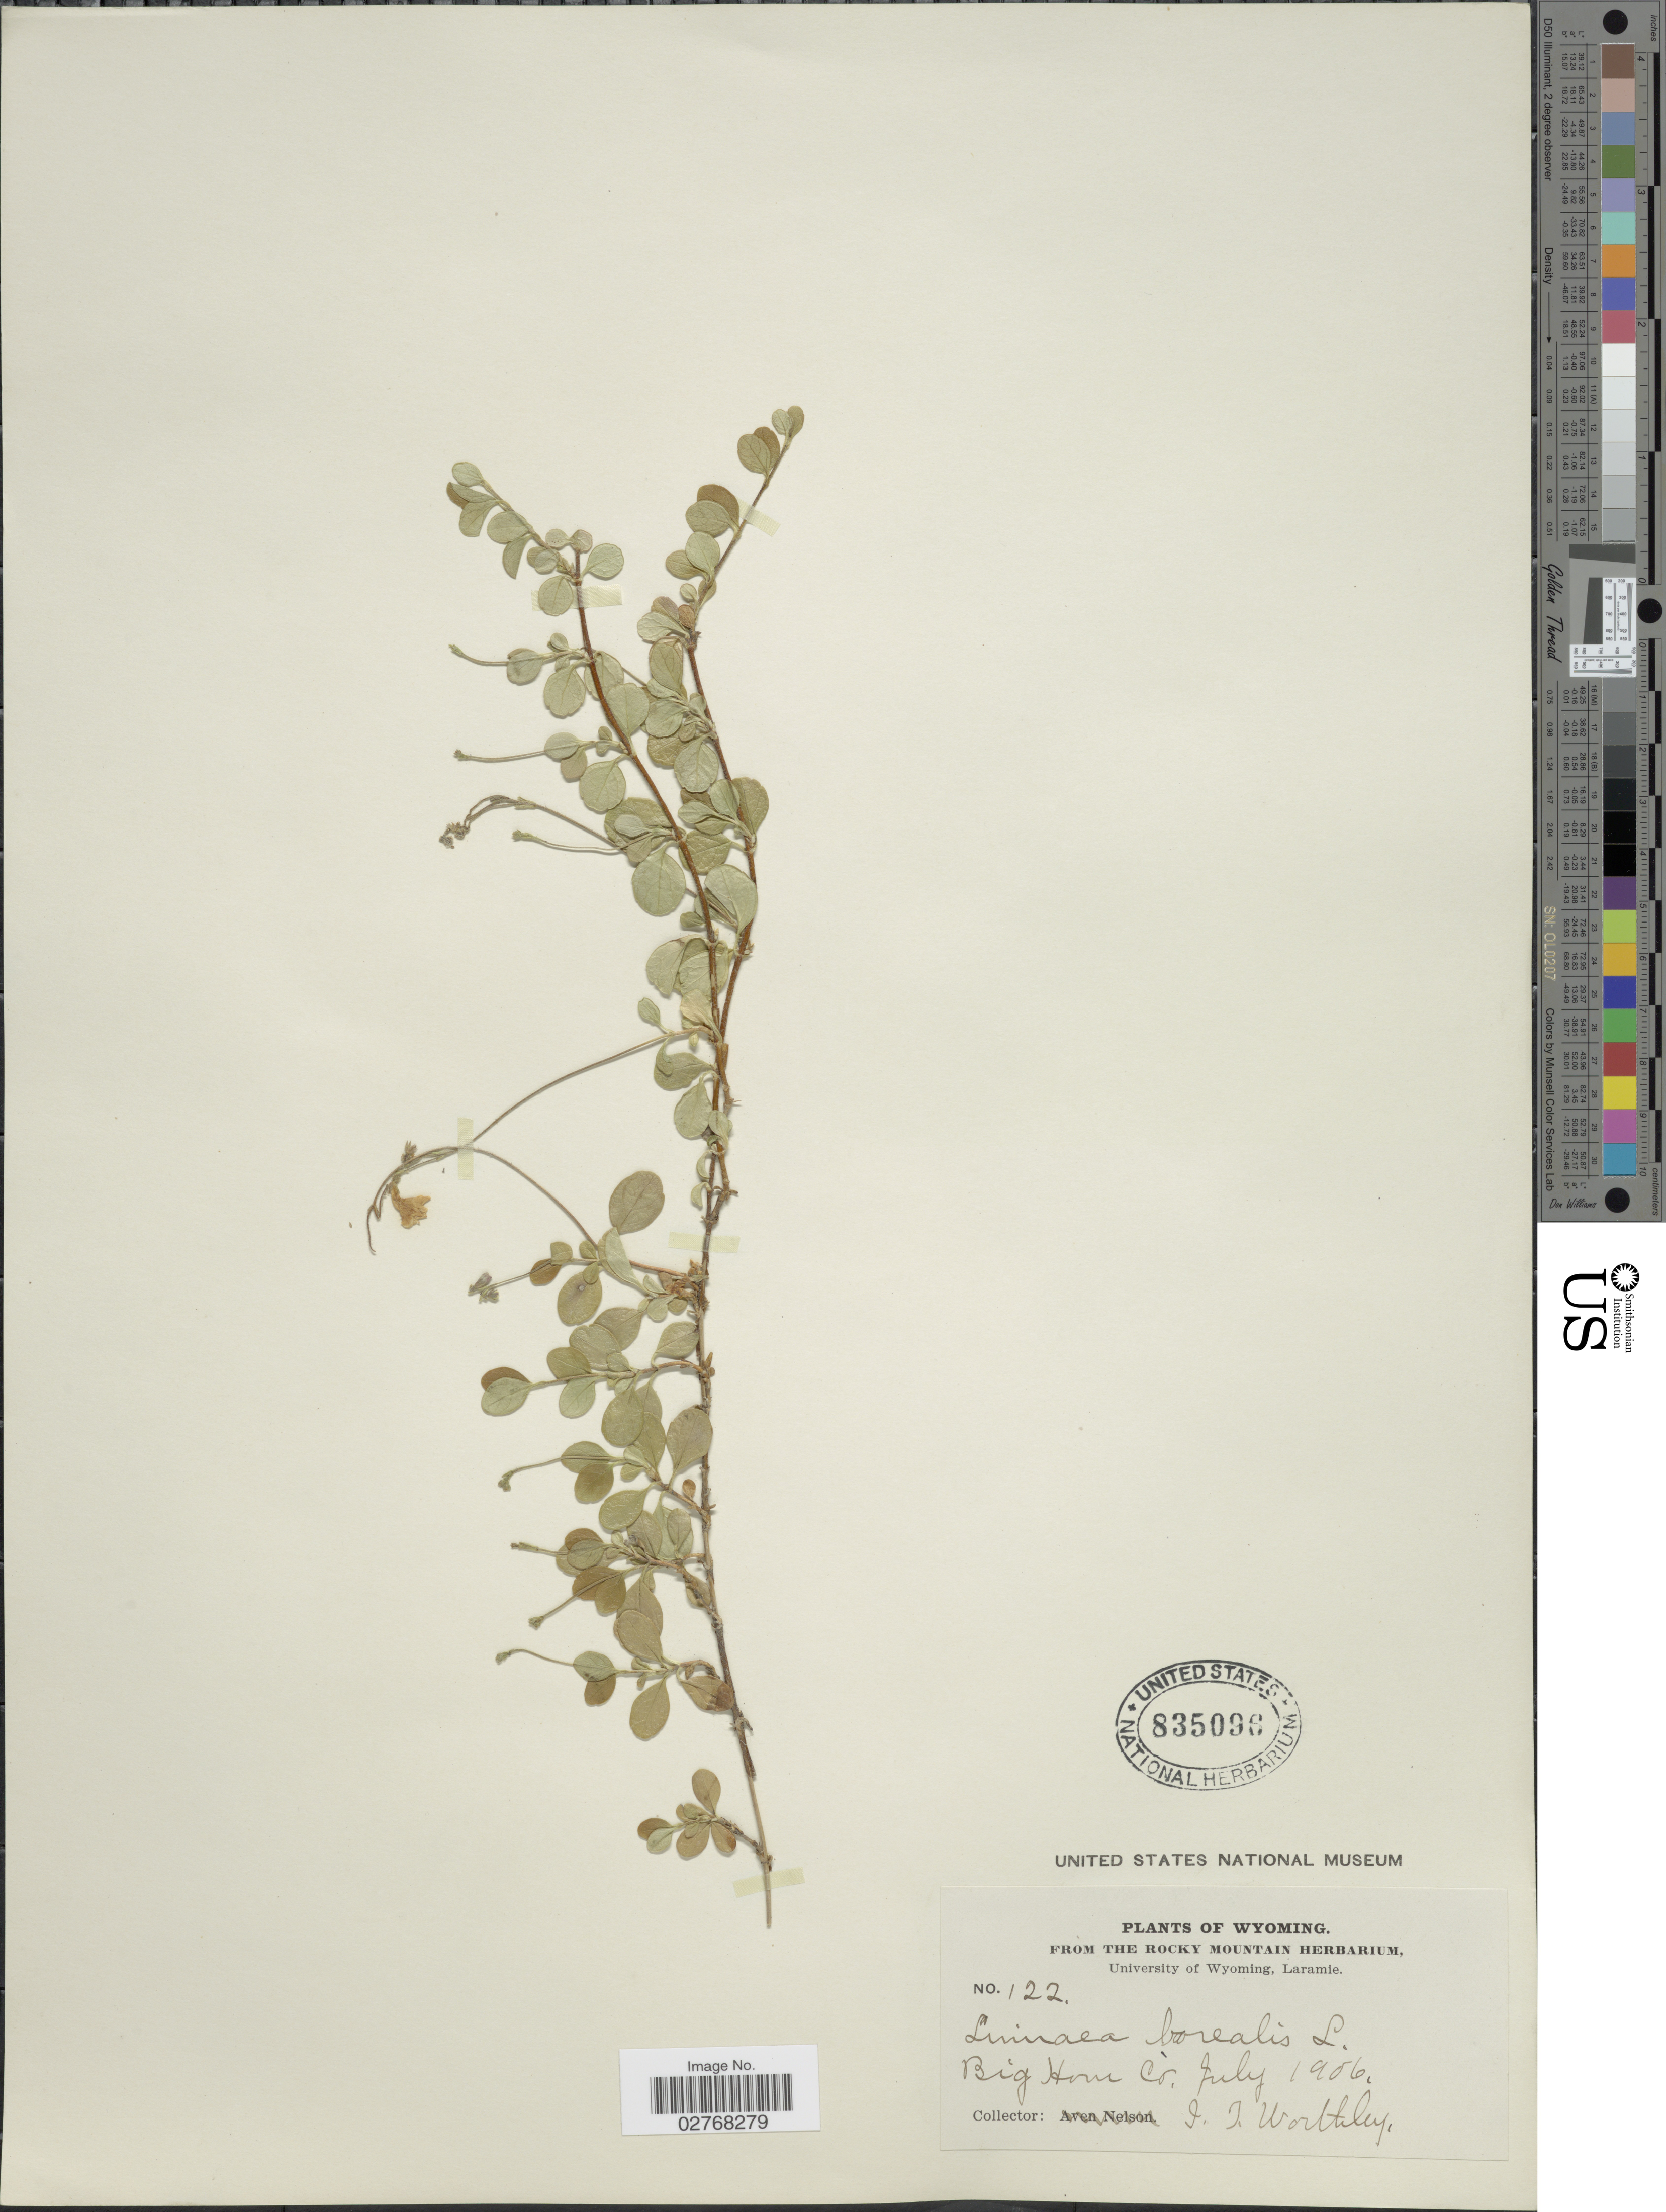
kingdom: Plantae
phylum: Tracheophyta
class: Magnoliopsida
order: Dipsacales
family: Caprifoliaceae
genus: Linnaea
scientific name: Linnaea borealis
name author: L.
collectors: I. Worthley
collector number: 122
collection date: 1906-07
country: United States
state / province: Wyoming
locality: Big Horn Co.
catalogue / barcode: US 835096